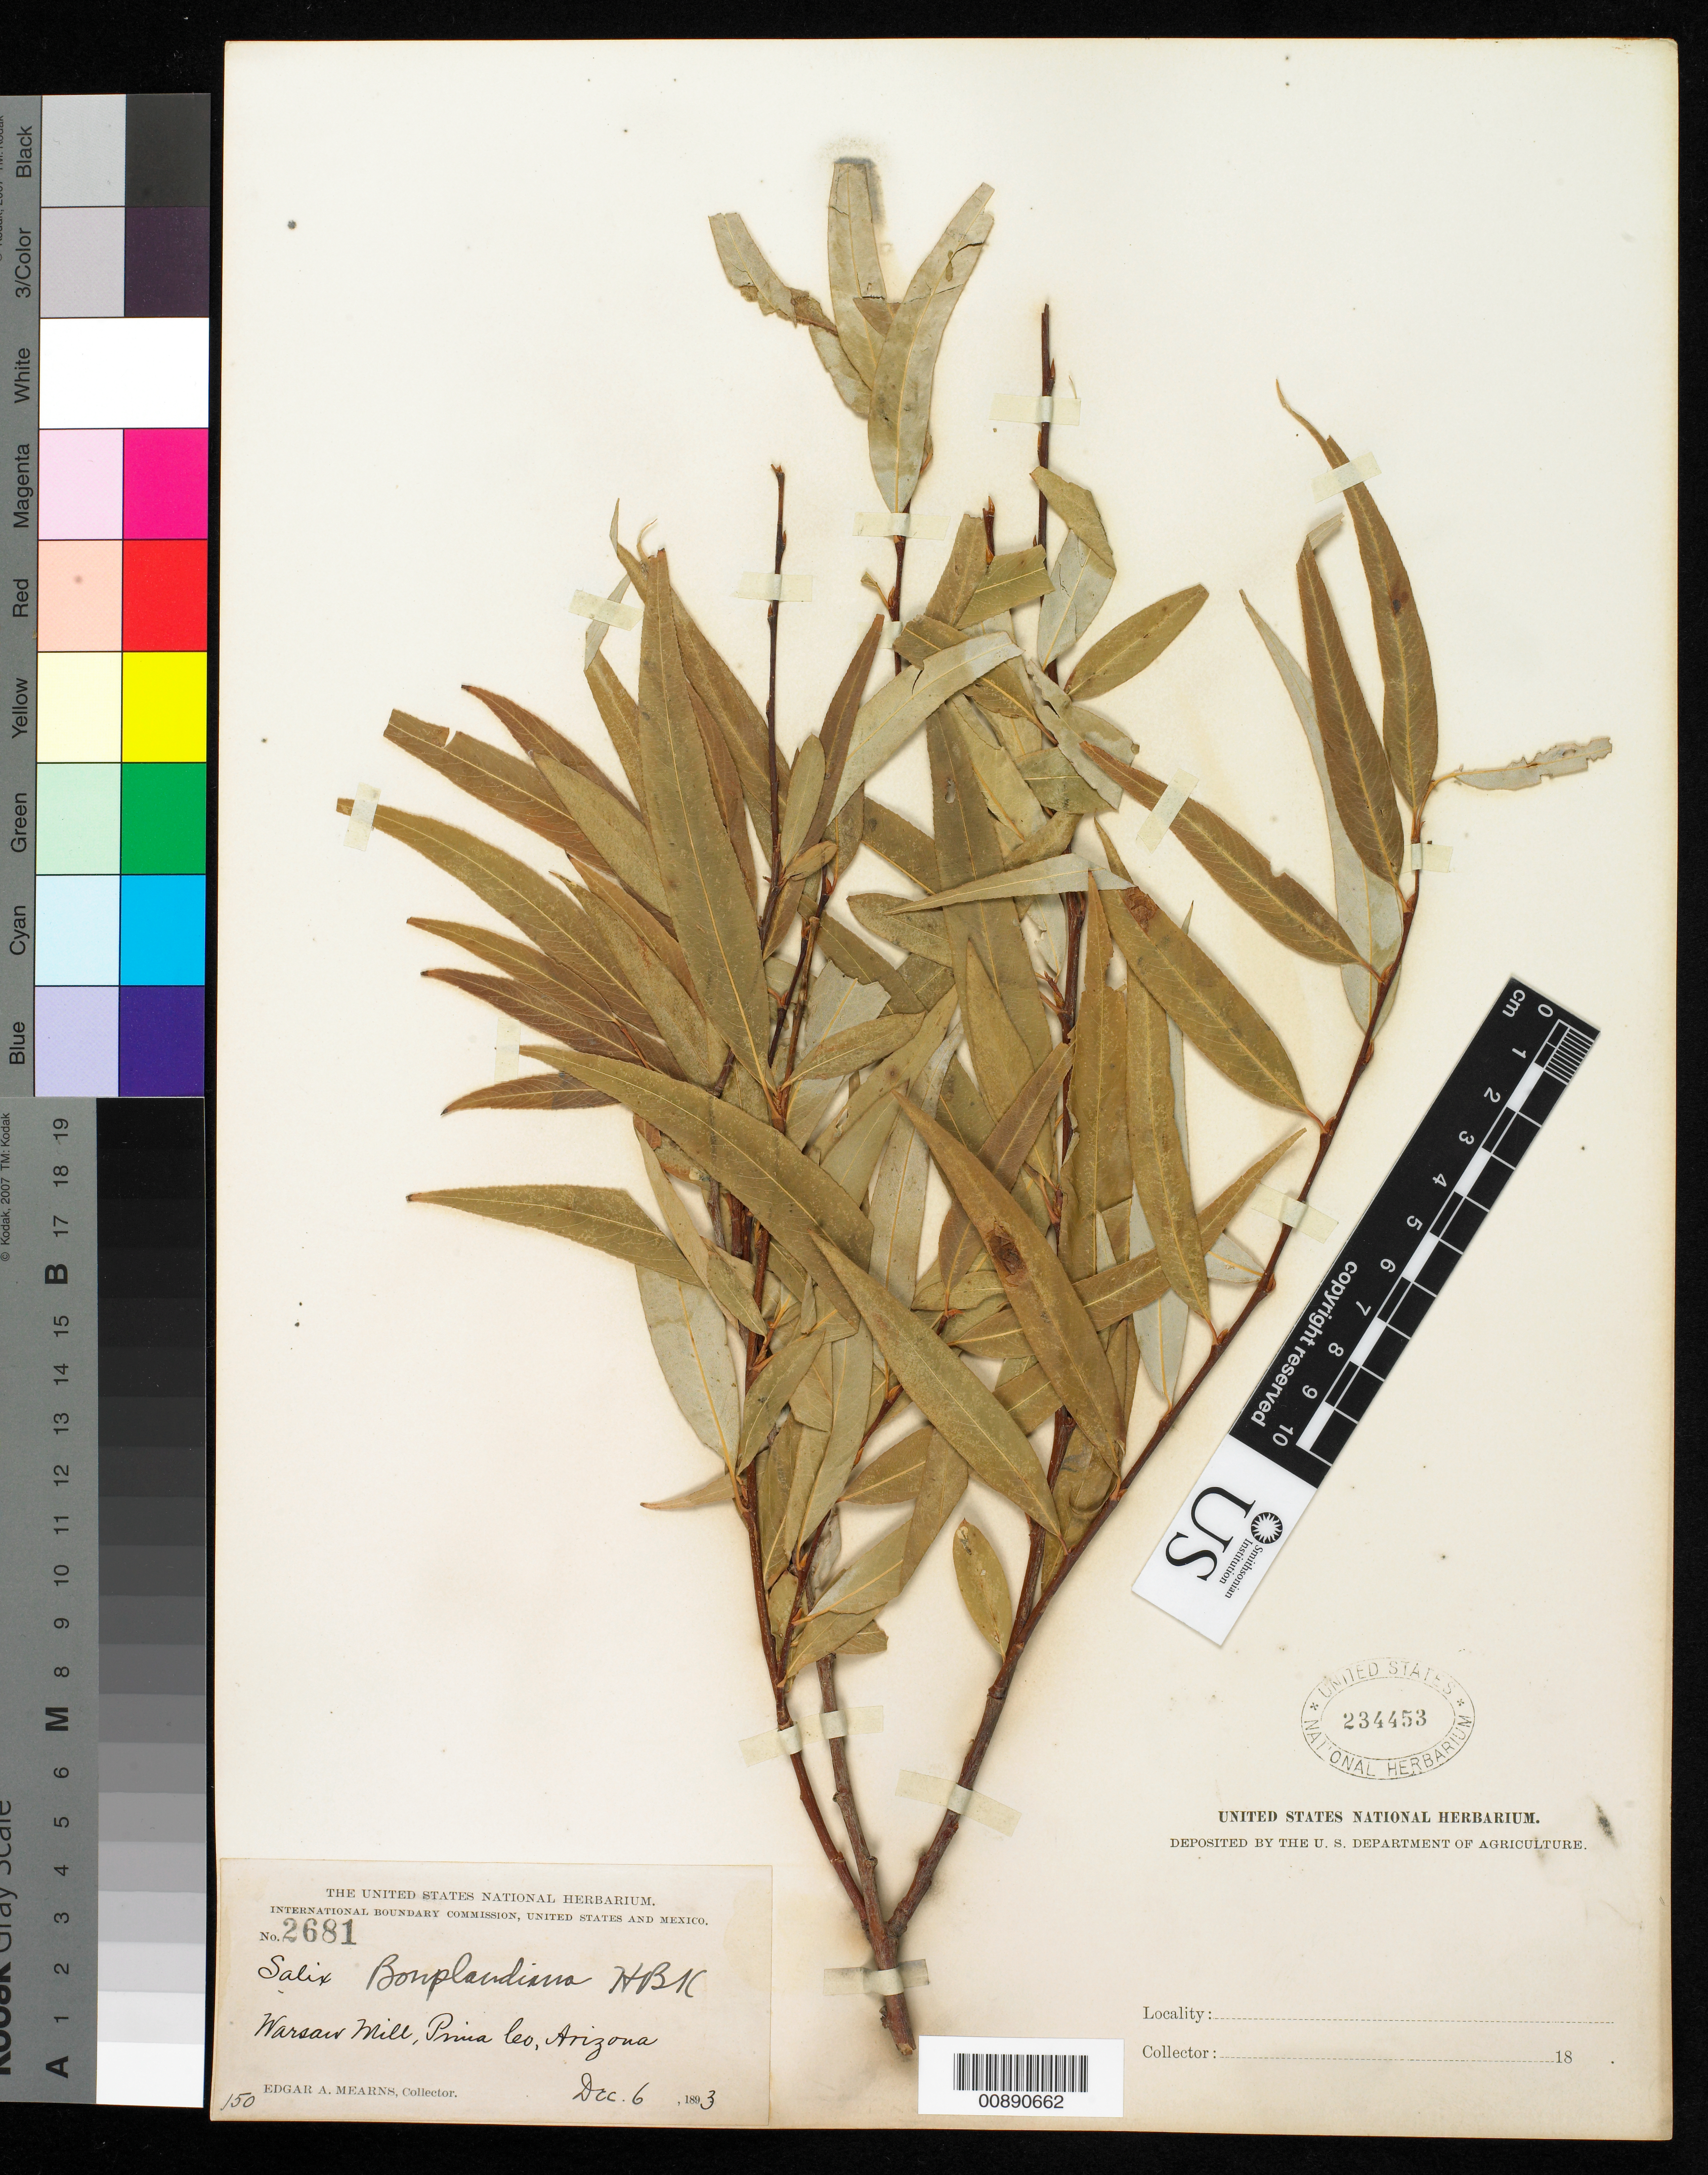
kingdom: Plantae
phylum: Tracheophyta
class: Magnoliopsida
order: Malpighiales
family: Salicaceae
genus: Salix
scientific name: Salix bonplandiana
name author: Kunth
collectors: E. A. Mearns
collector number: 2681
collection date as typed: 06 Dec 1893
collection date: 1893-12-06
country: United States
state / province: Arizona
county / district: Pima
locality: Warsow Mill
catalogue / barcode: US 234453